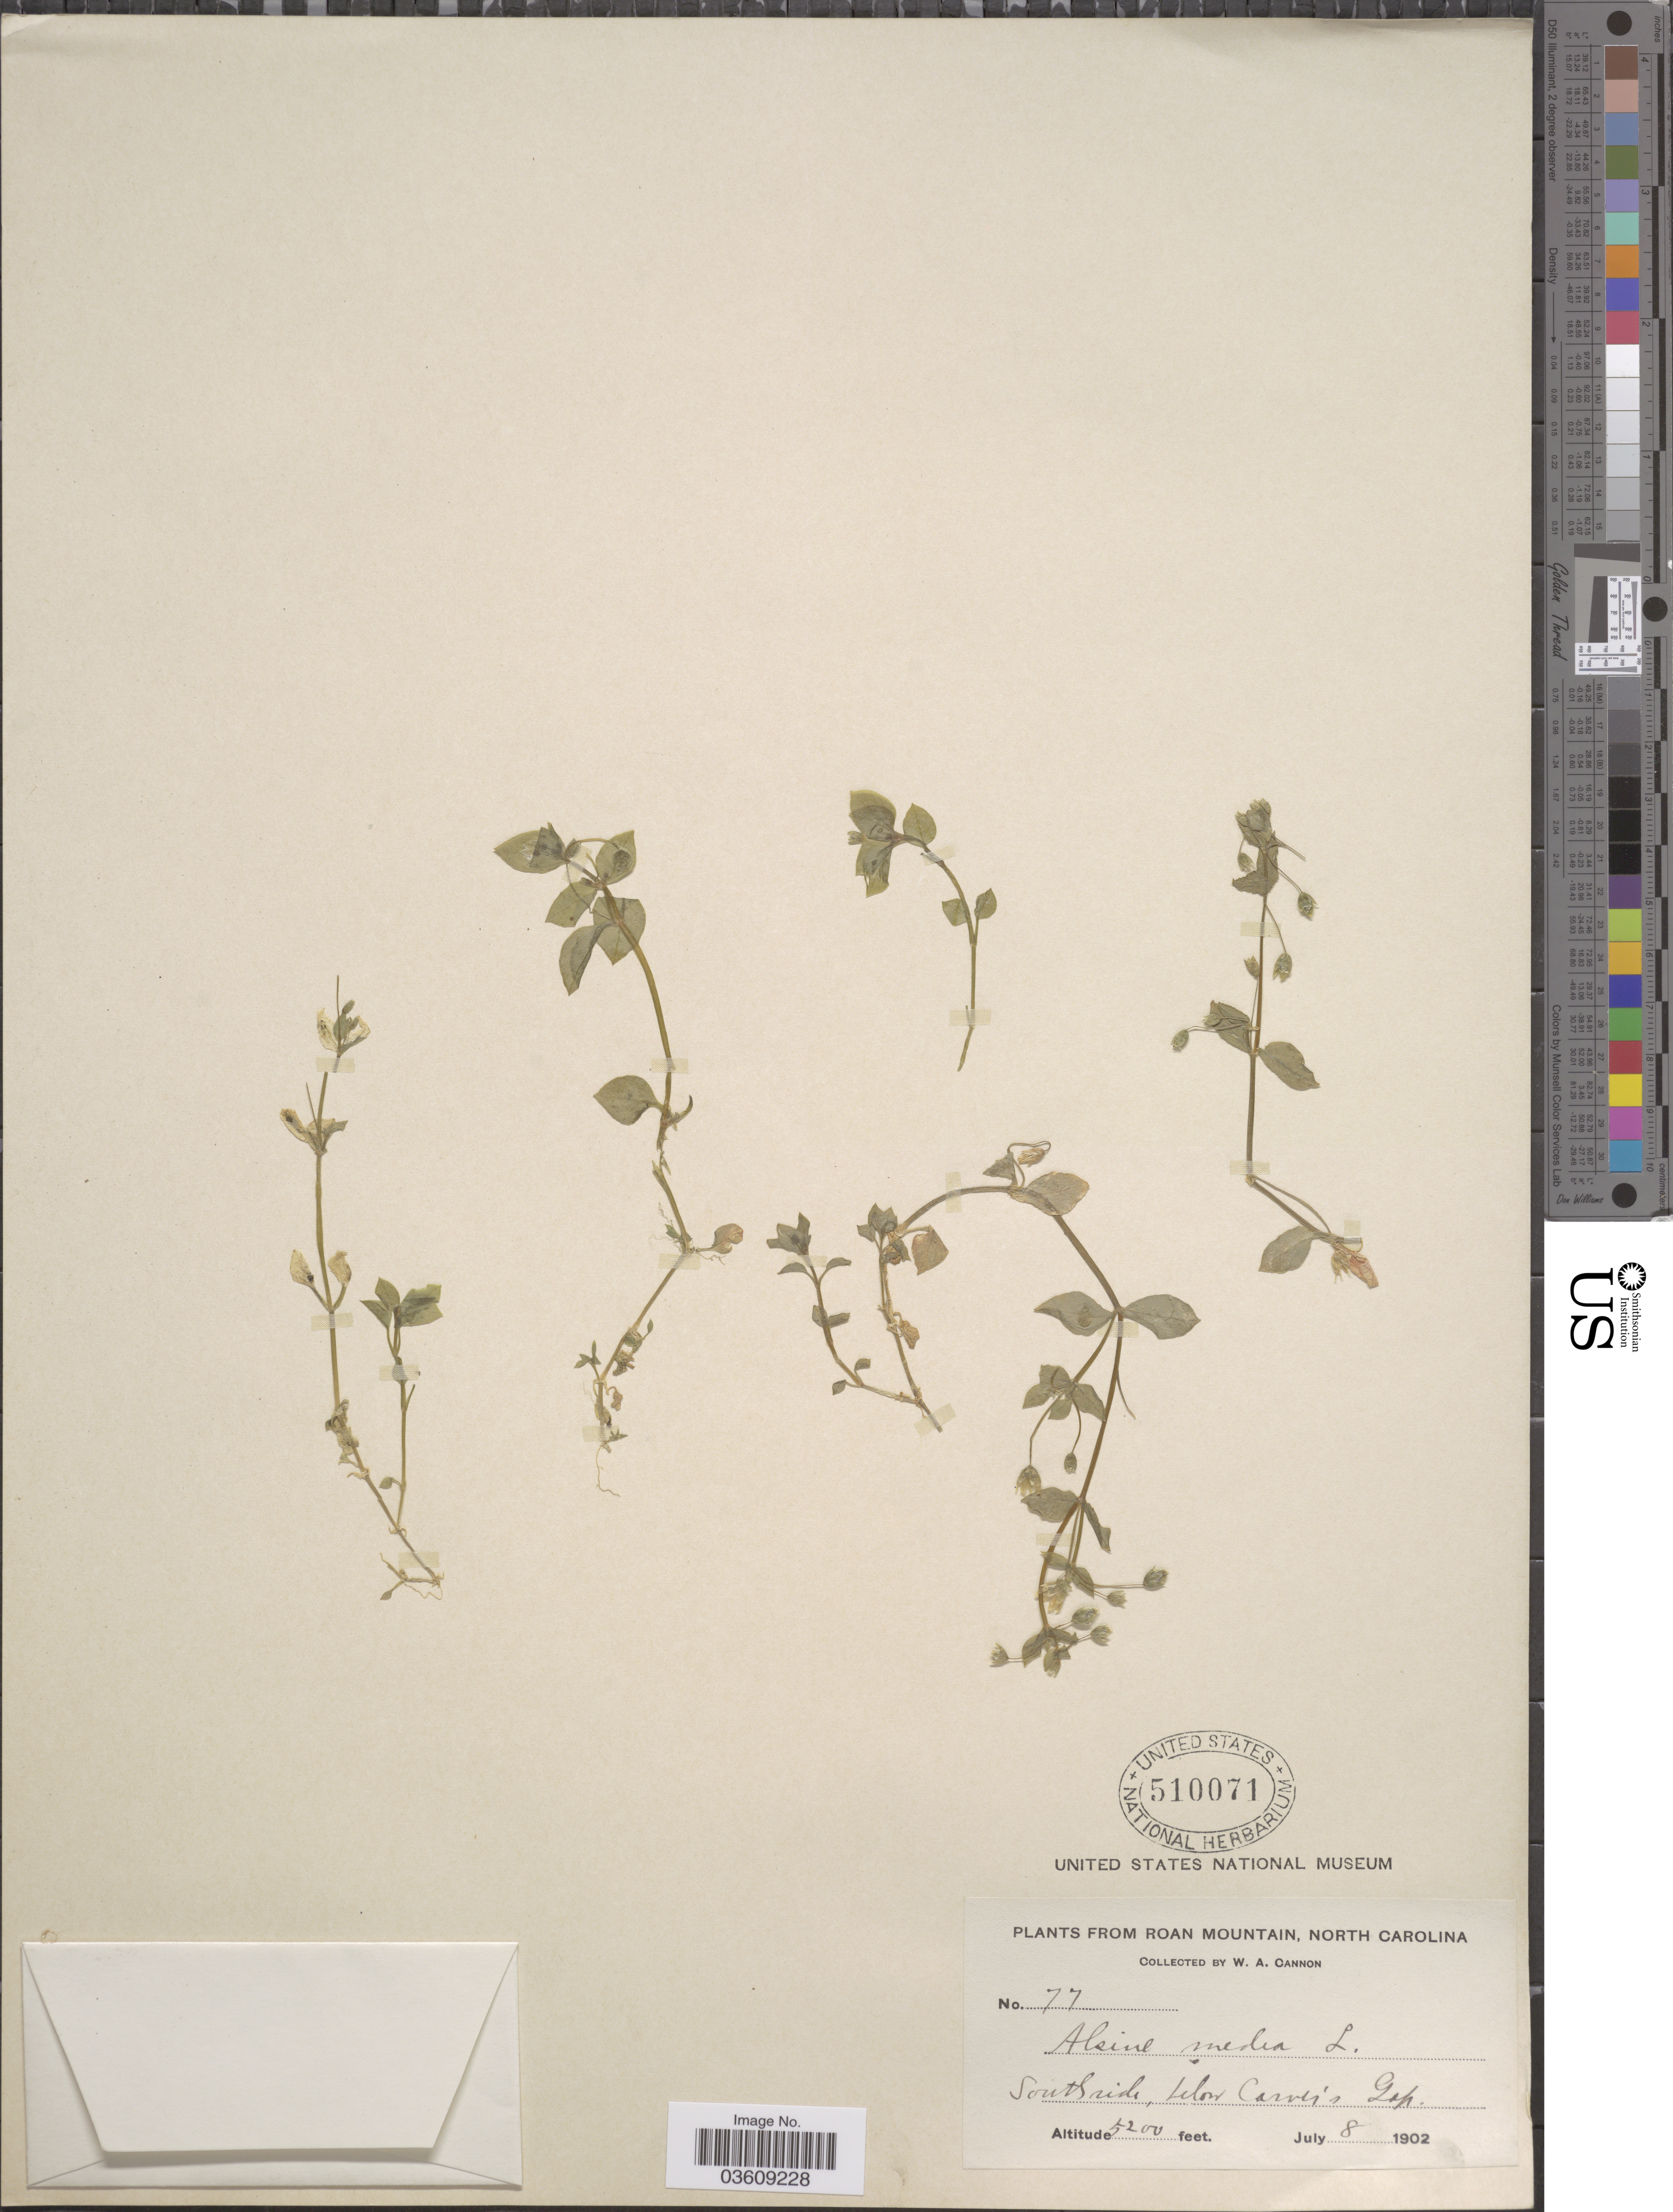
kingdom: Plantae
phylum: Tracheophyta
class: Magnoliopsida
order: Caryophyllales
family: Caryophyllaceae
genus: Stellaria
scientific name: Stellaria media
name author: (L.) Vill.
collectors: W. Cannon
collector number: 77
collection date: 1902-07-08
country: United States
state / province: North Carolina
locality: Roan Mountain. Southside, below Carver's Gap.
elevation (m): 1585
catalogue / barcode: US 510071